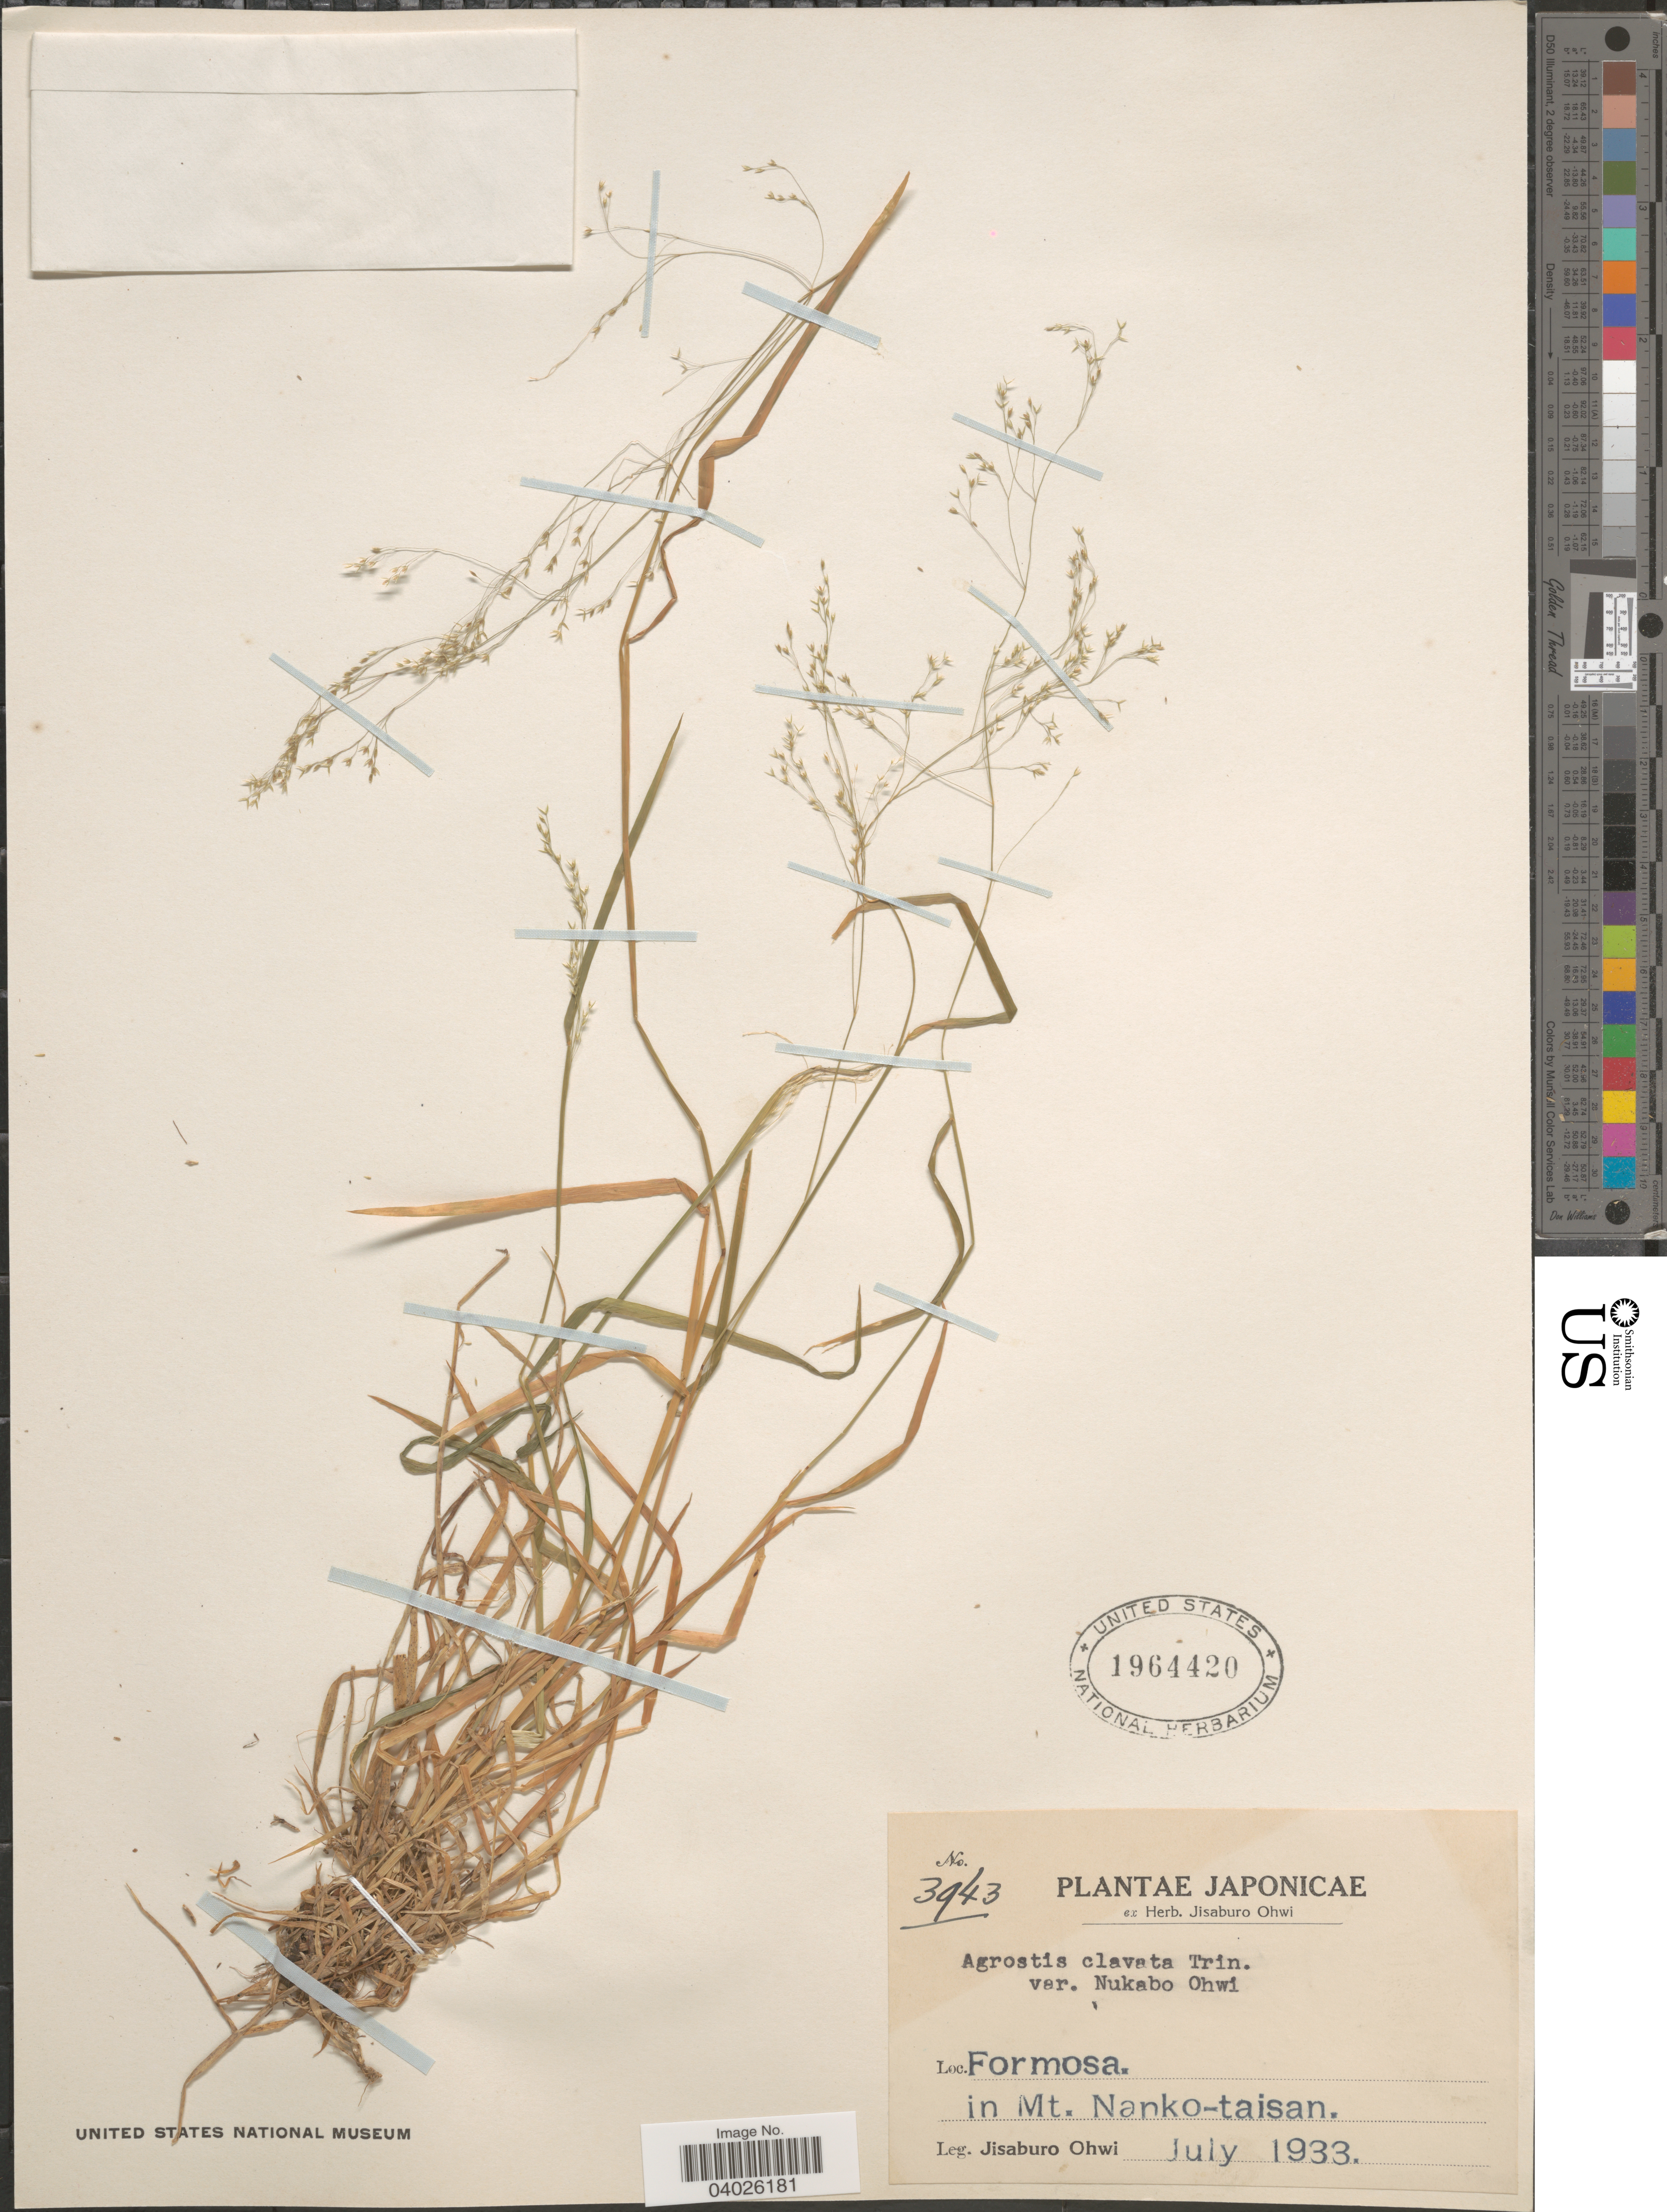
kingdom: Plantae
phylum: Tracheophyta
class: Liliopsida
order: Poales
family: Poaceae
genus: Agrostis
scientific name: Agrostis clavata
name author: Trin.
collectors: J. Ohwi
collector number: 3943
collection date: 1933-07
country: Taiwan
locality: Formosa. In Mt. Nanko-taisan.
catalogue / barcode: US 1964420